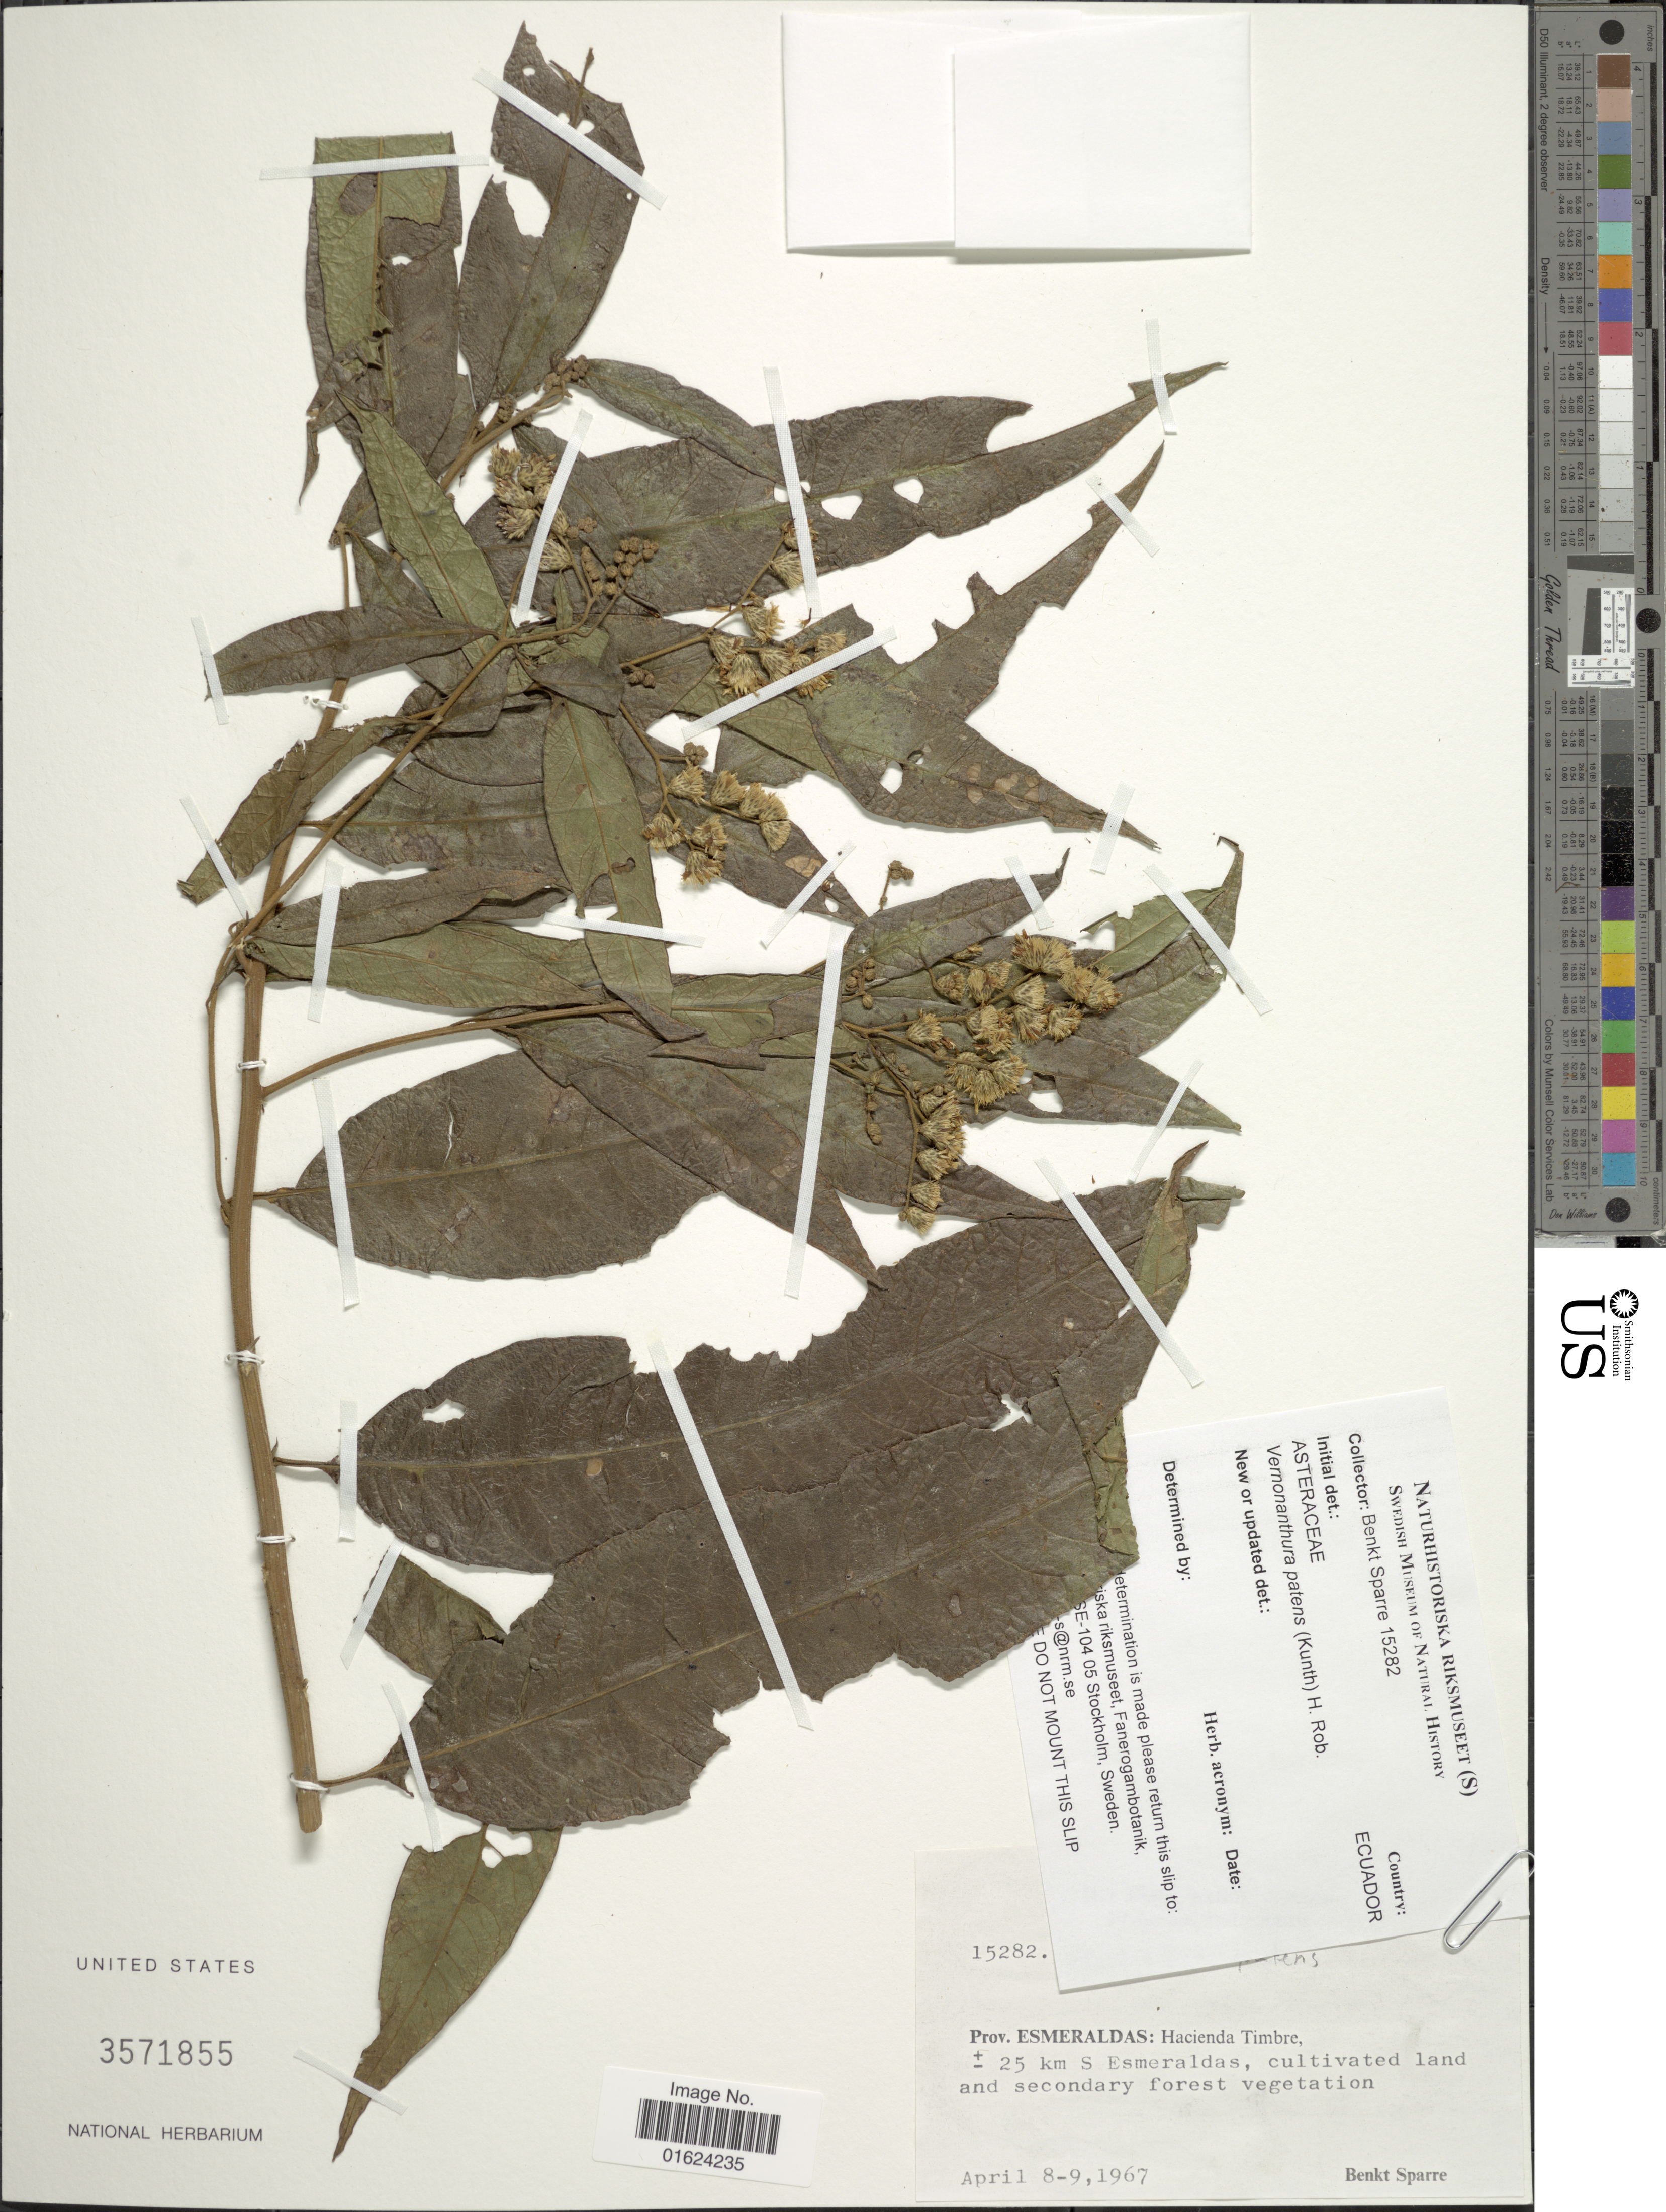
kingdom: Plantae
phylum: Tracheophyta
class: Magnoliopsida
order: Asterales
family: Asteraceae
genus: Vernonanthura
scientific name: Vernonanthura patens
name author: (Kunth) H. Rob.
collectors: B. Sparre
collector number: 15282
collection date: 1967-04-08/1967-04-09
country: Ecuador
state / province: Esmeraldas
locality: Prov. Esmeraldas: Hacienda Timbre,±25 km S Esmerladas, cultivated land and seconday forest vegetetion.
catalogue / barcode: US 3571855